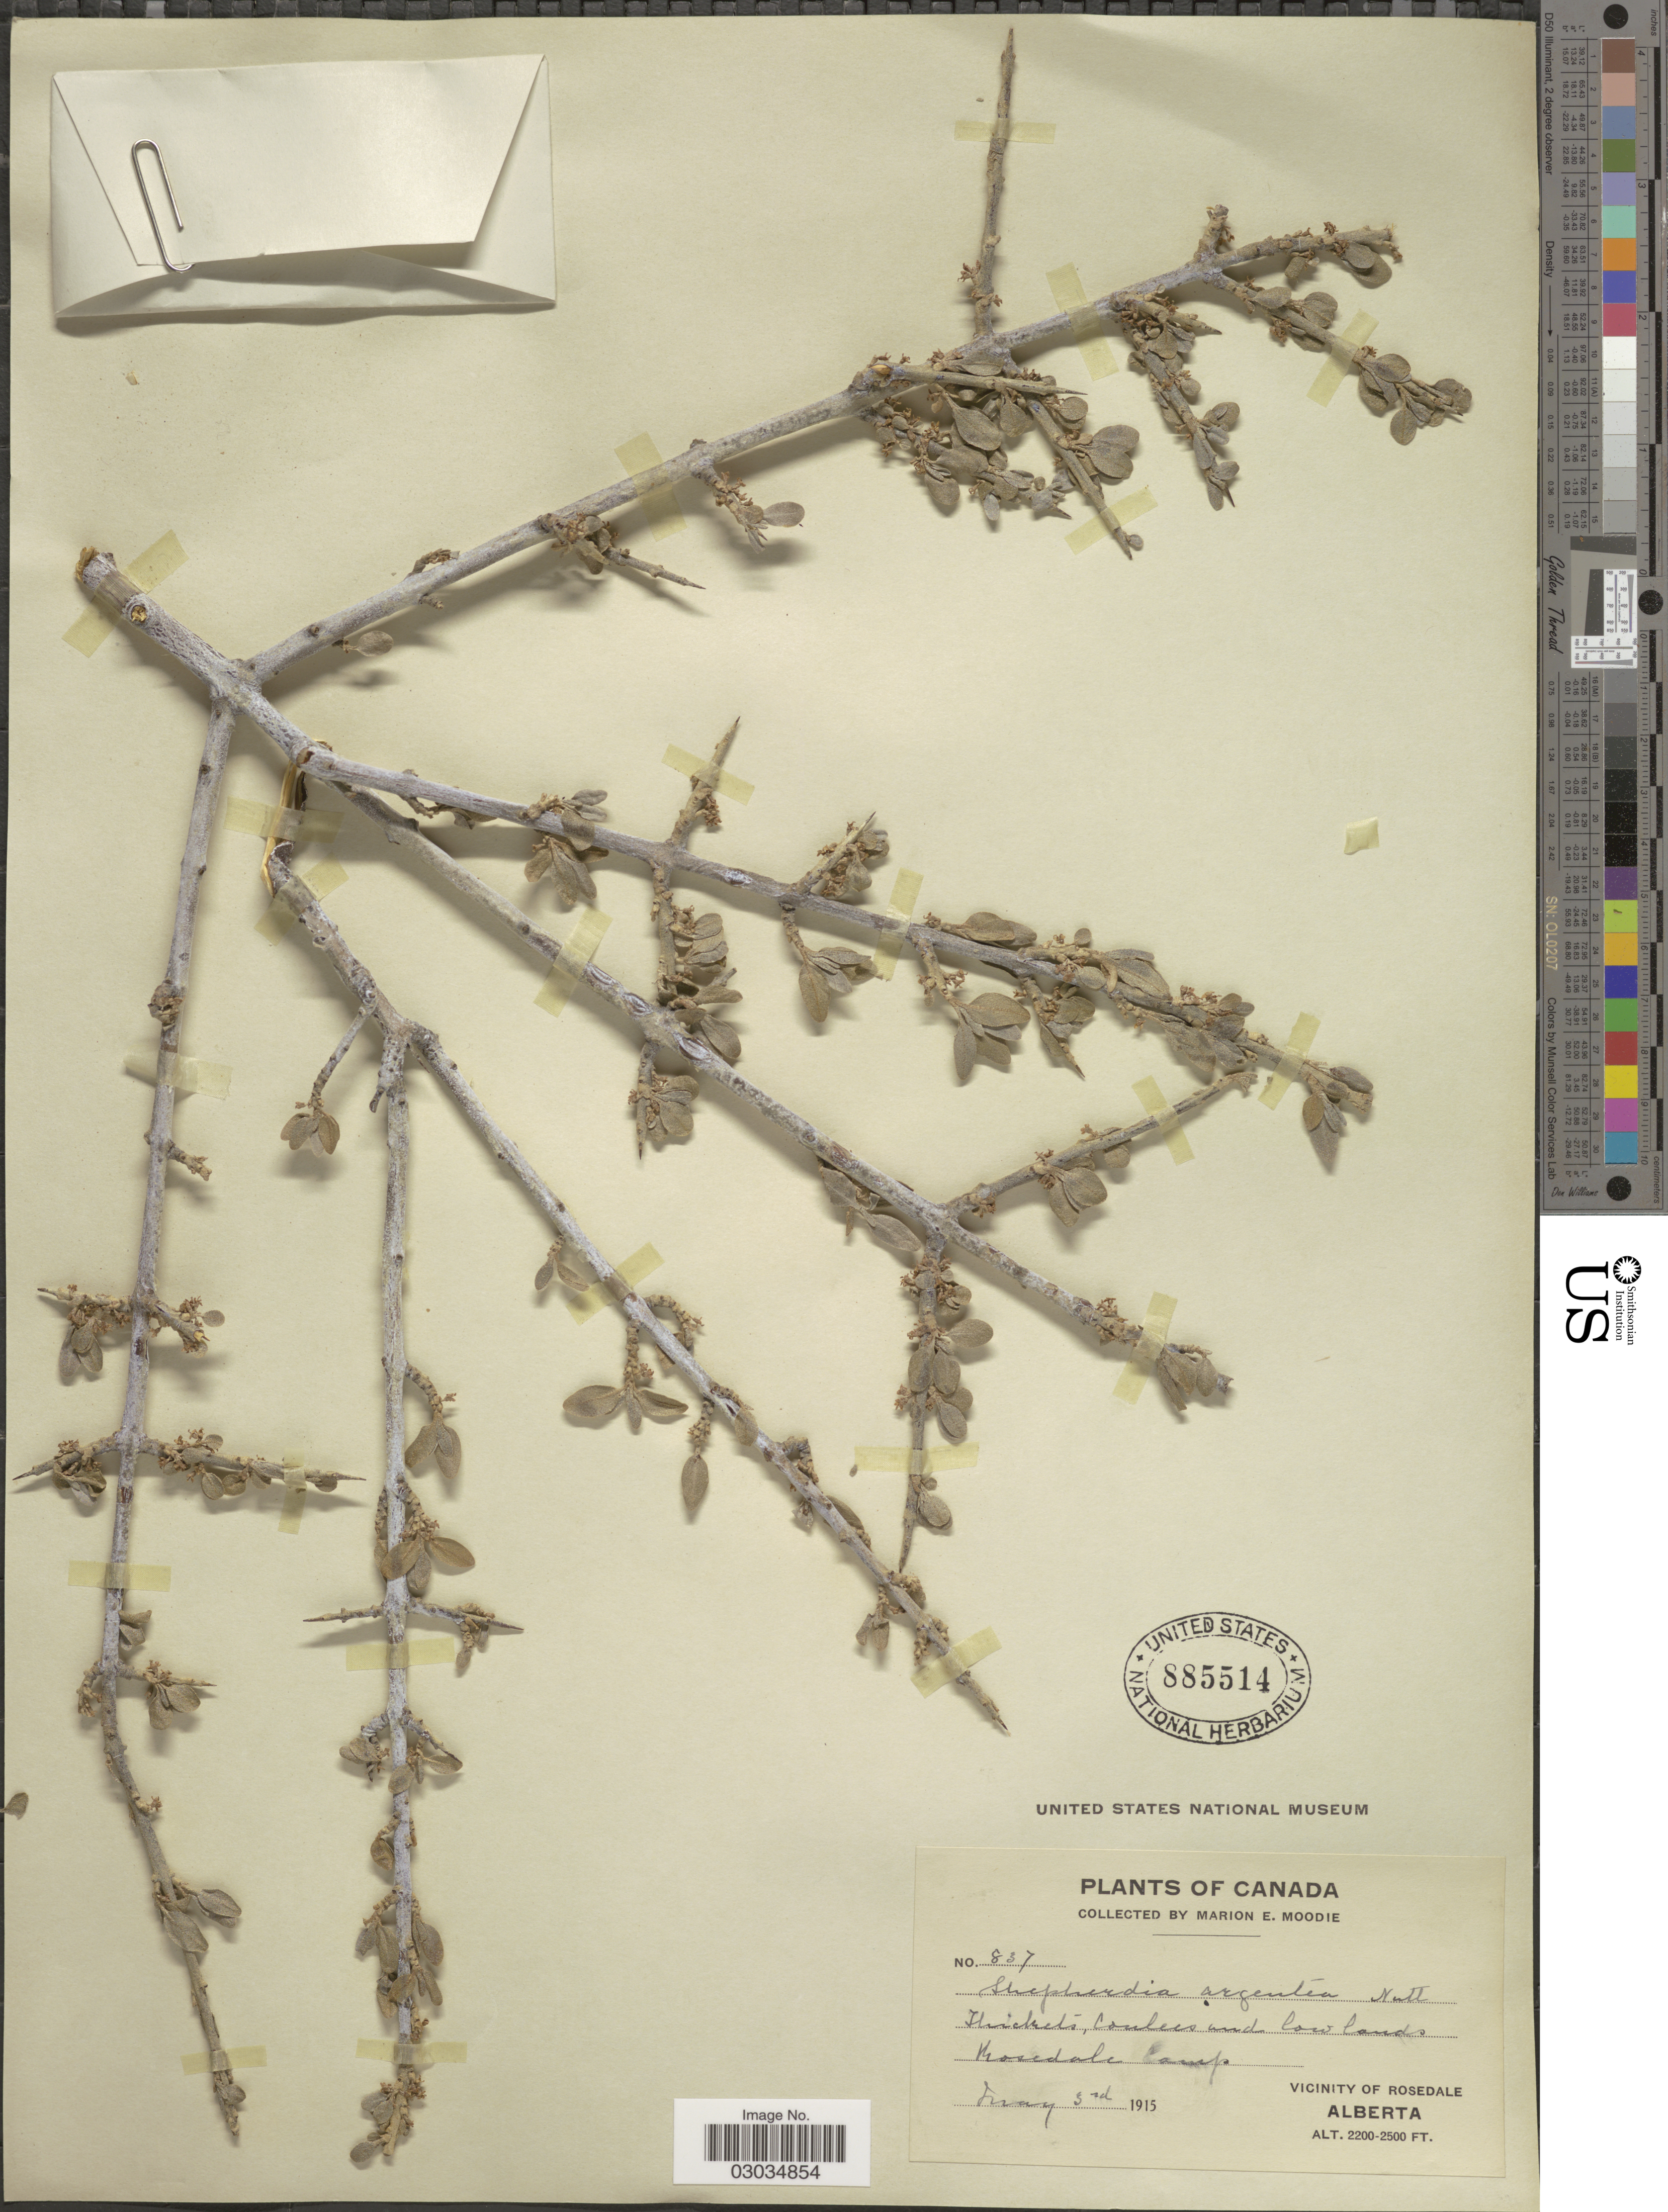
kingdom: Plantae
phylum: Tracheophyta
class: Magnoliopsida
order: Rosales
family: Elaeagnaceae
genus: Shepherdia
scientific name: Shepherdia argentea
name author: (Pursh) Nutt.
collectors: M. E. Moodie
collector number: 837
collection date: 1915-05-03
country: Canada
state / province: Alberta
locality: Rosedale Camp, Vicinity of Rosedale,.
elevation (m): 671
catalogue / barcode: US 885514